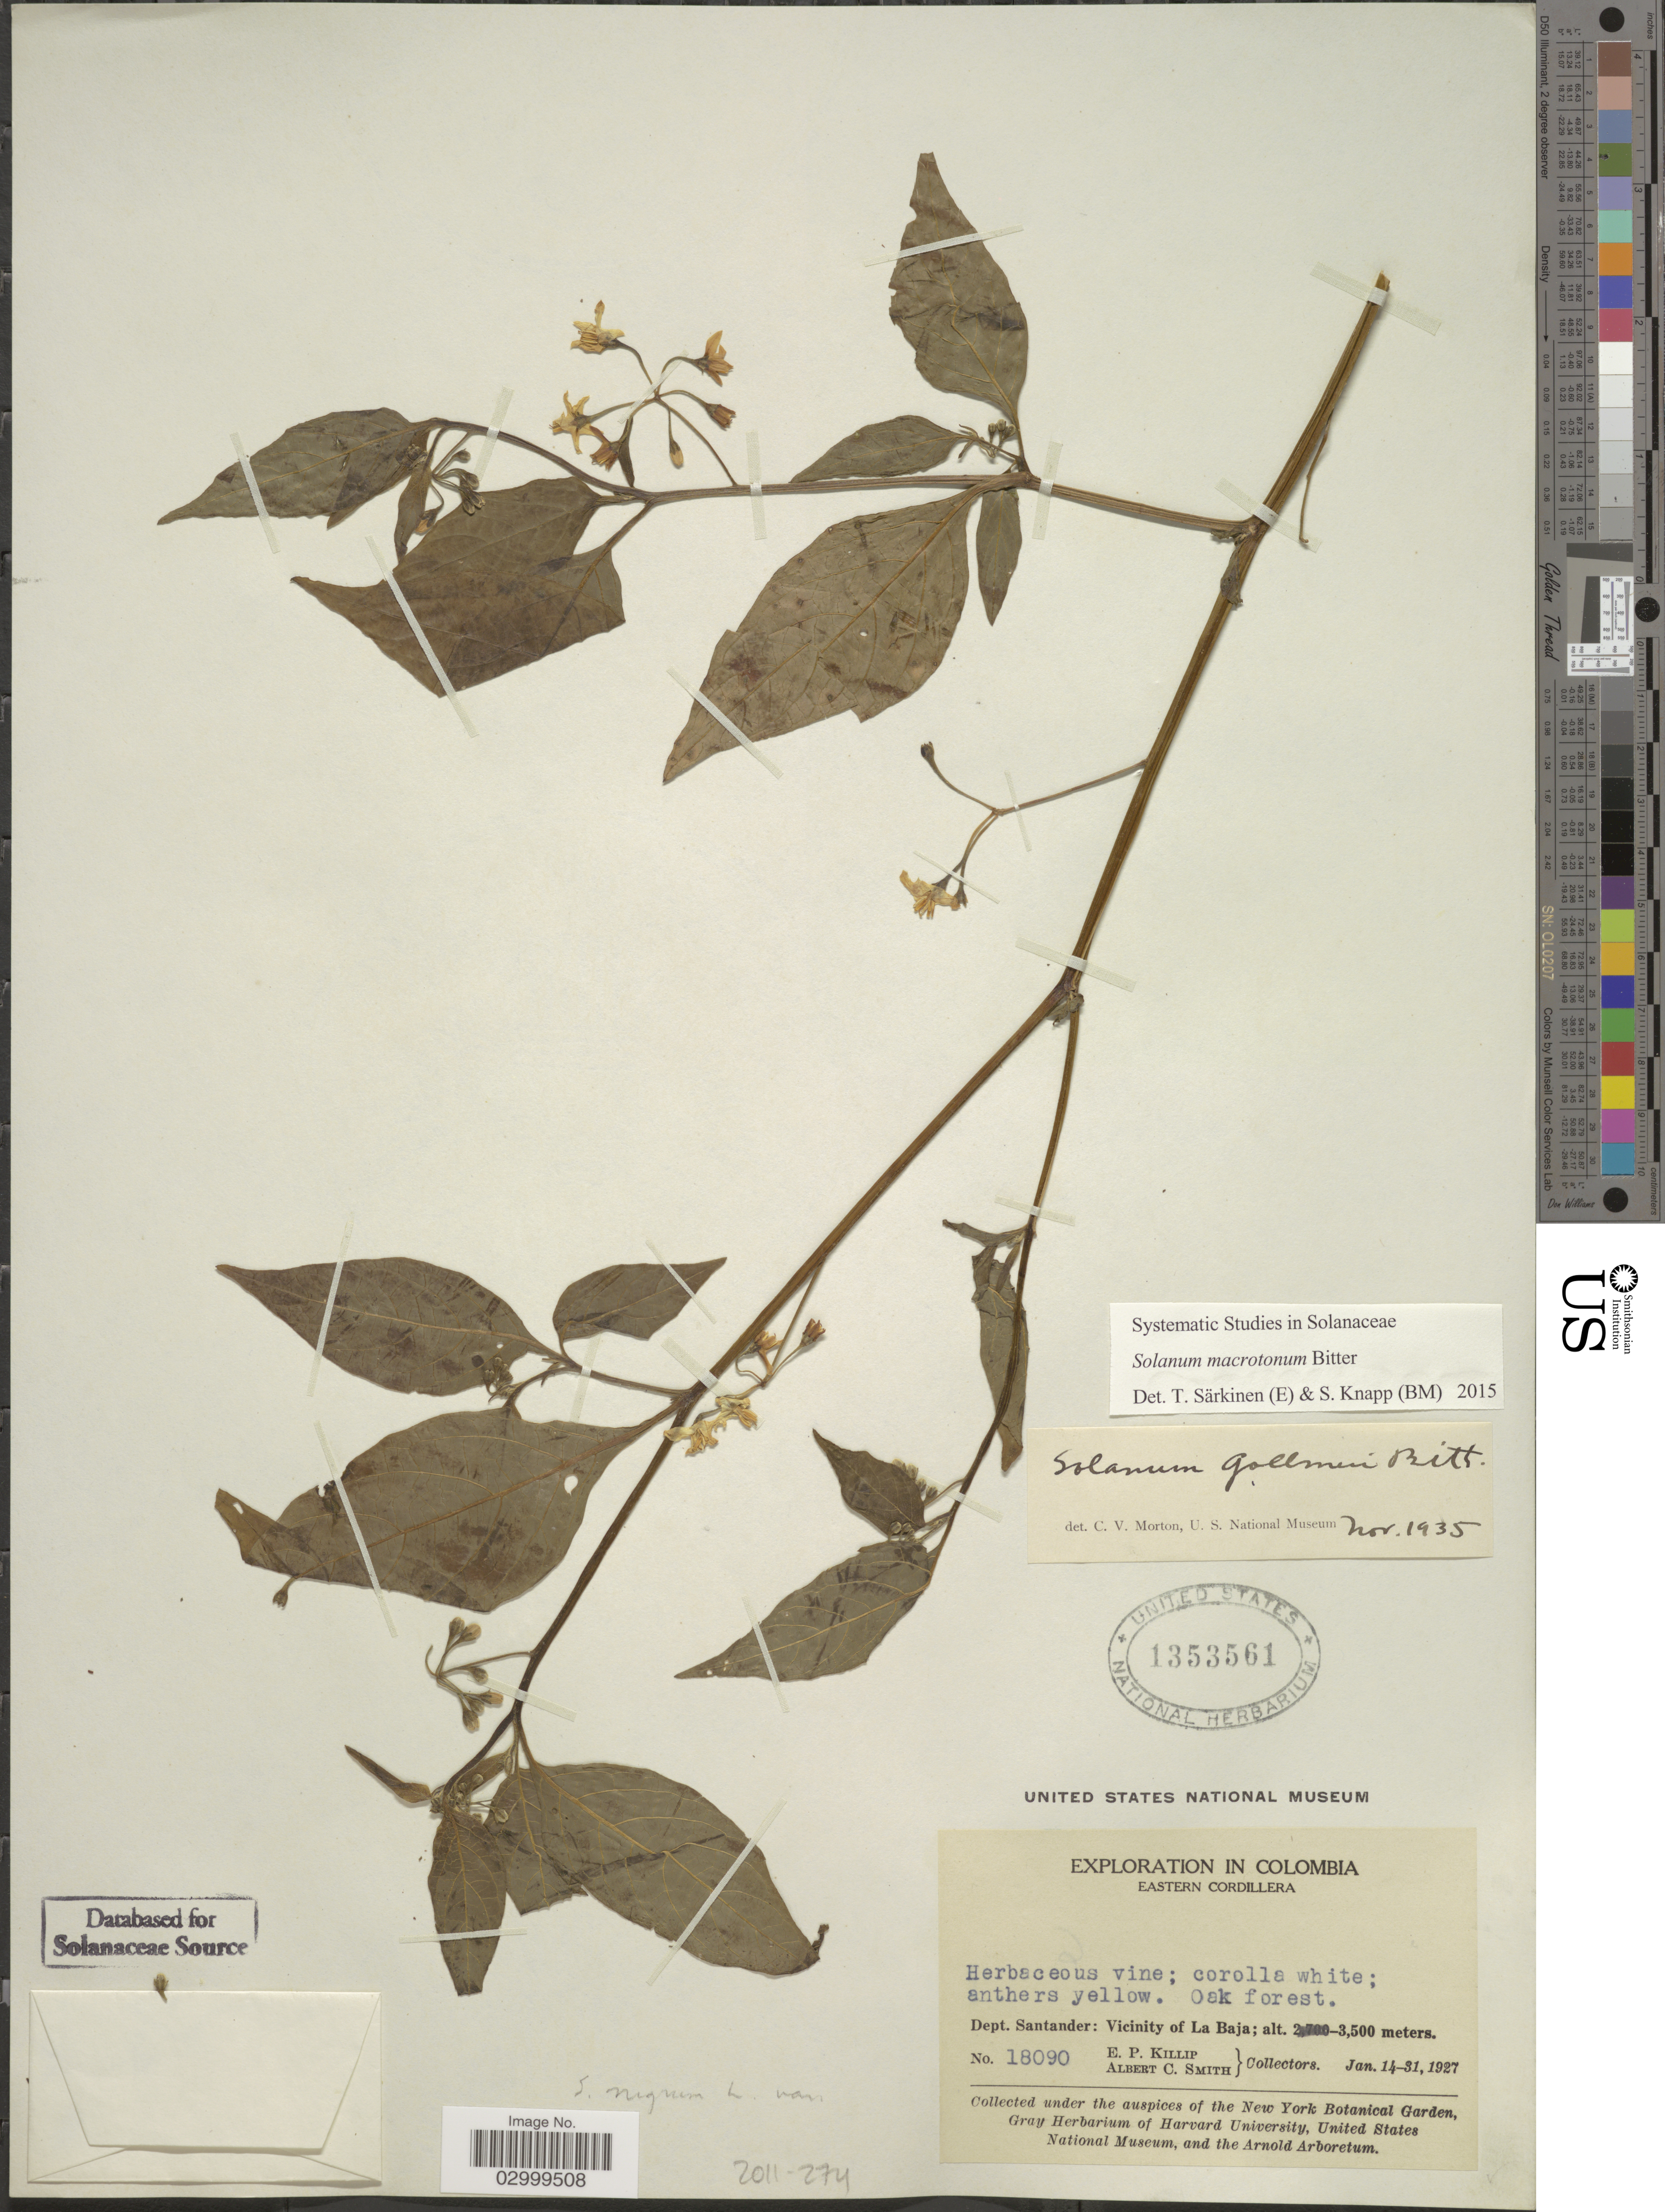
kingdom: Plantae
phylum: Tracheophyta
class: Magnoliopsida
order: Solanales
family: Solanaceae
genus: Solanum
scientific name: Solanum macrotonum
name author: Bitter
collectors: E. P. Killip & A. C. Smith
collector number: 18090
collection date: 1927-01-14/1927-01-31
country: Colombia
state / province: Santander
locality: Eastern Cordillera. Dept. Santander: Vicinity of La Baja.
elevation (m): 3500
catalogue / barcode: US 1353561